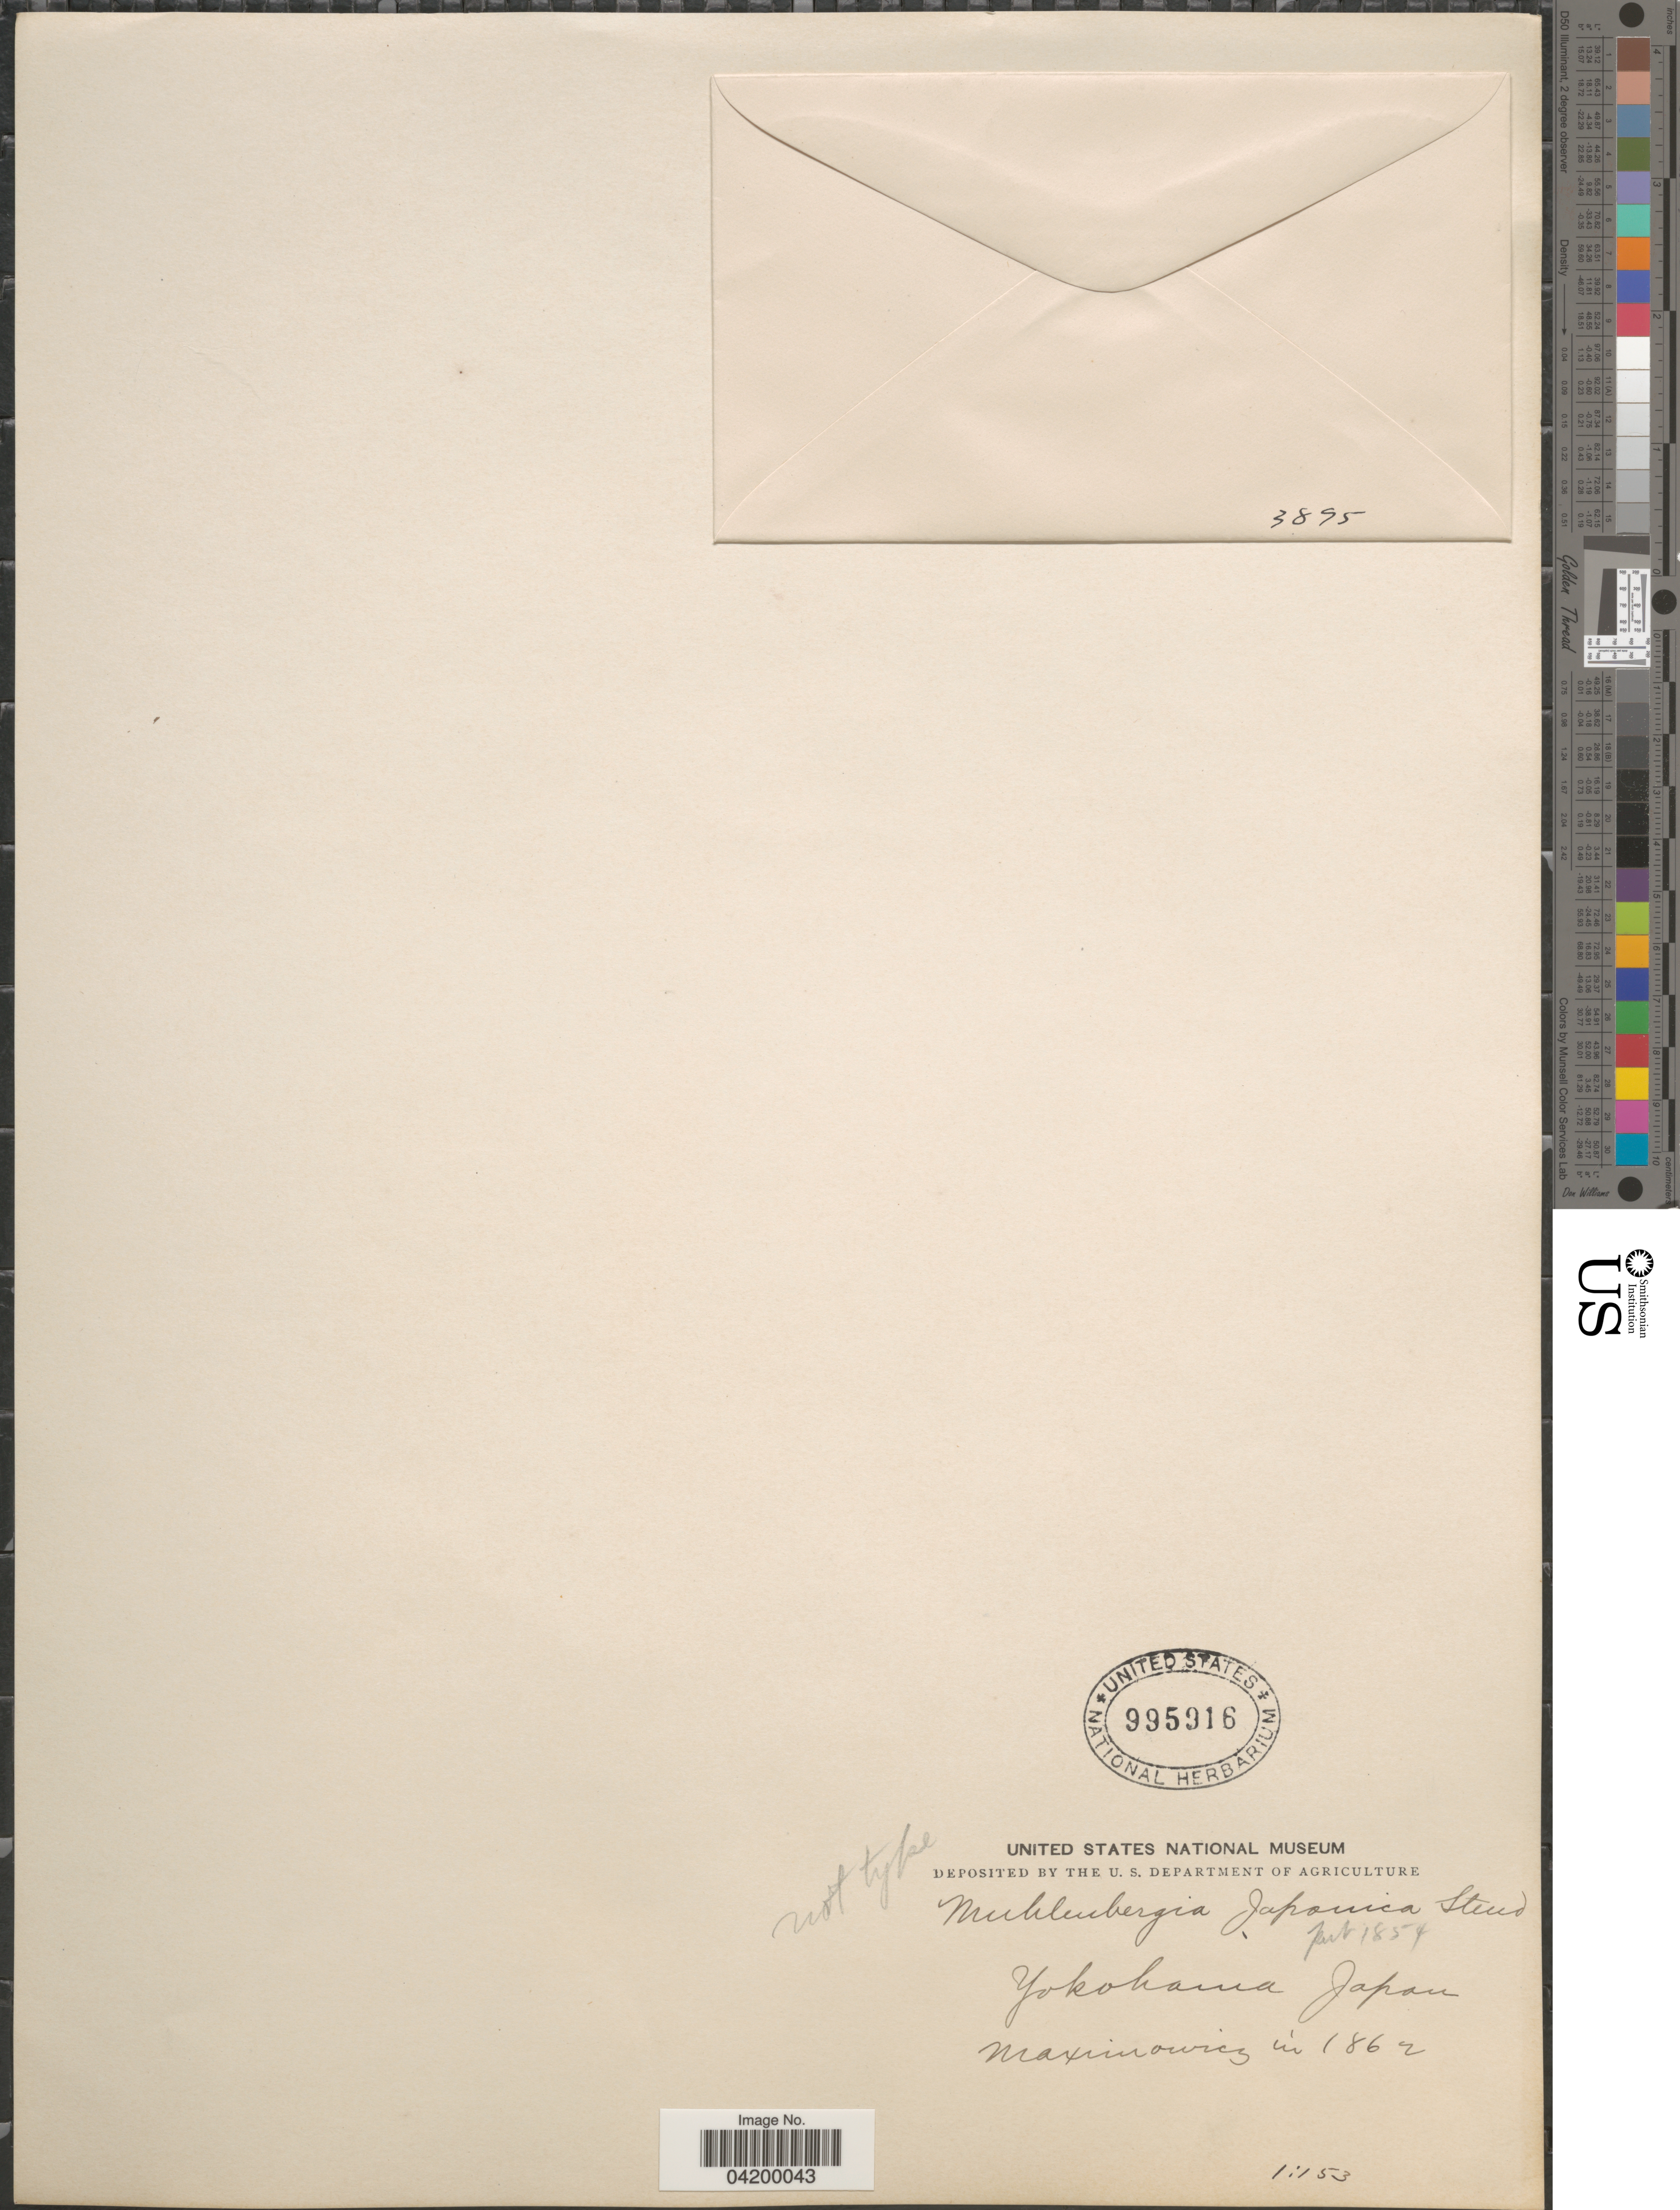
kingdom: Plantae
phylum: Tracheophyta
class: Liliopsida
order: Poales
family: Poaceae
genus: Muhlenbergia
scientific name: Muhlenbergia japonica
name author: Steud.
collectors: Maximowicz, --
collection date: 1862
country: Japan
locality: Yokohama.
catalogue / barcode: US 995916